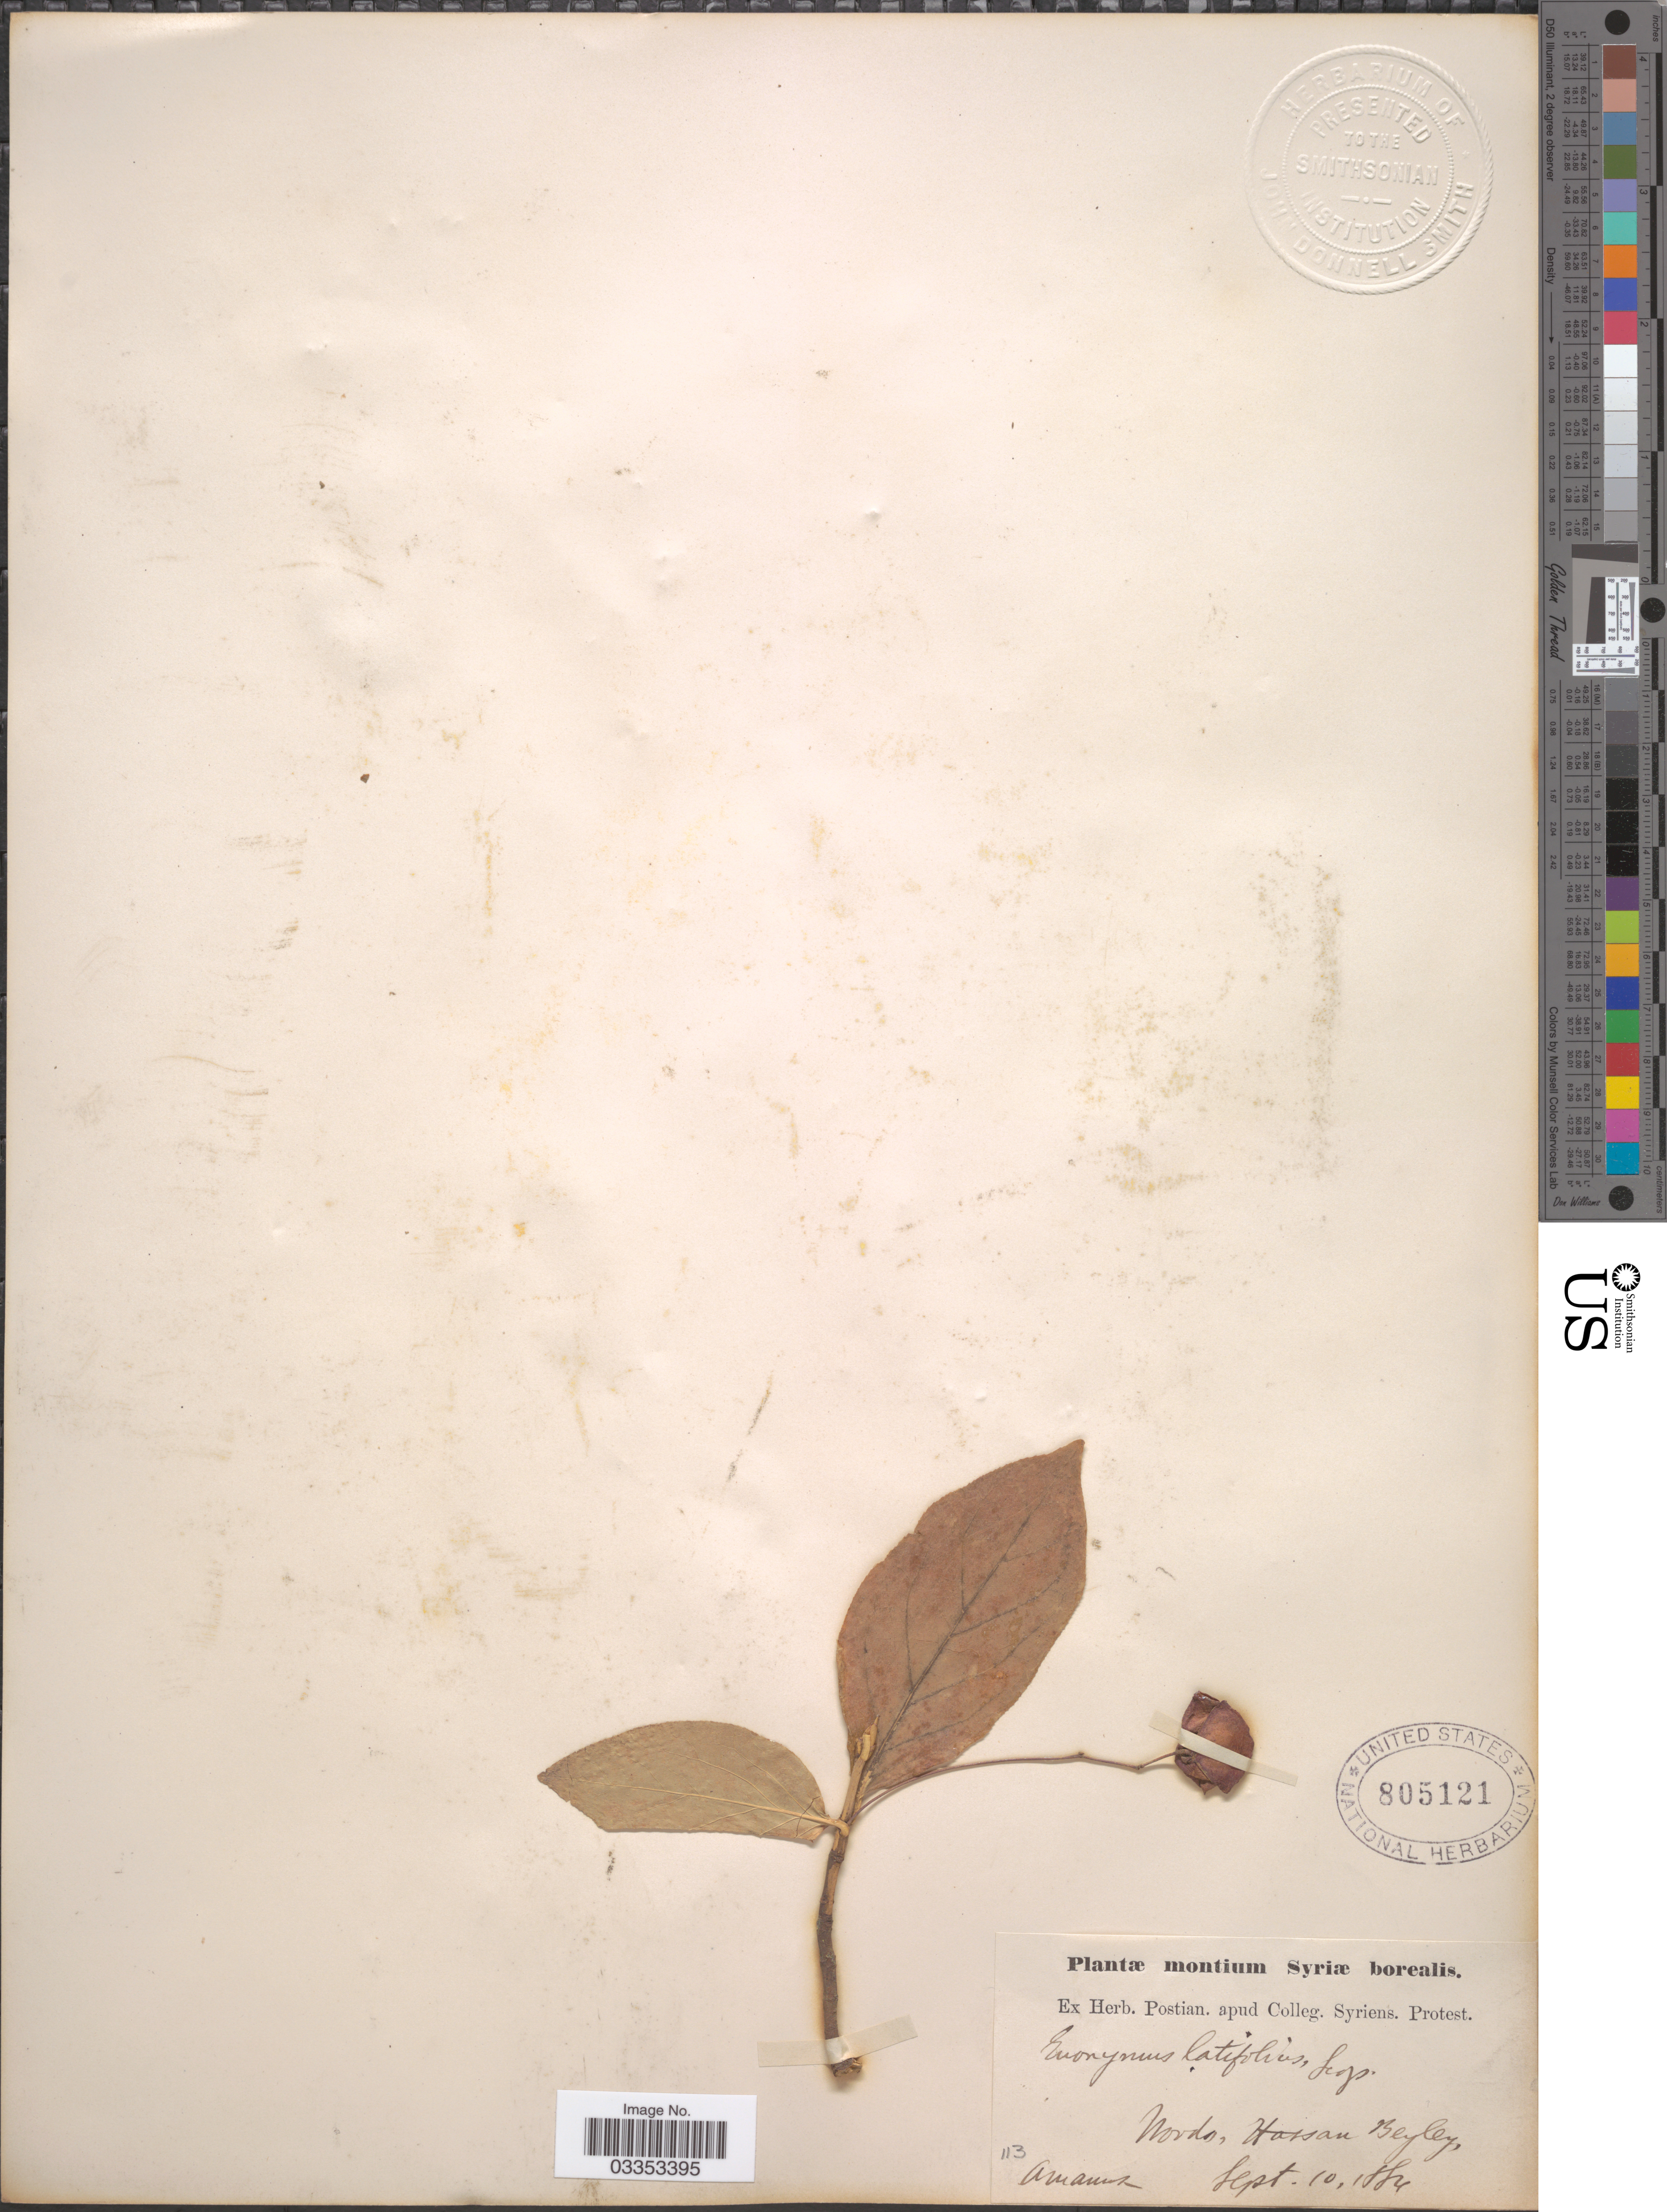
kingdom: Plantae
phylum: Tracheophyta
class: Magnoliopsida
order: Celastrales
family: Celastraceae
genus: Euonymus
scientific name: Euonymus latifolius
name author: (L.) Mill.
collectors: ex herb. Postian. apud Colleg. Syriens. Protest. USE "Fannie P. A. Shepard" (10308853) AS PRIMARY COLLECTOR INSTEAD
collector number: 113?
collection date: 1884-09-10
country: Syria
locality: Montium Syriæ borealis. Hassan Beyley, Amann [illegible text].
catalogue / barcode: US 805121